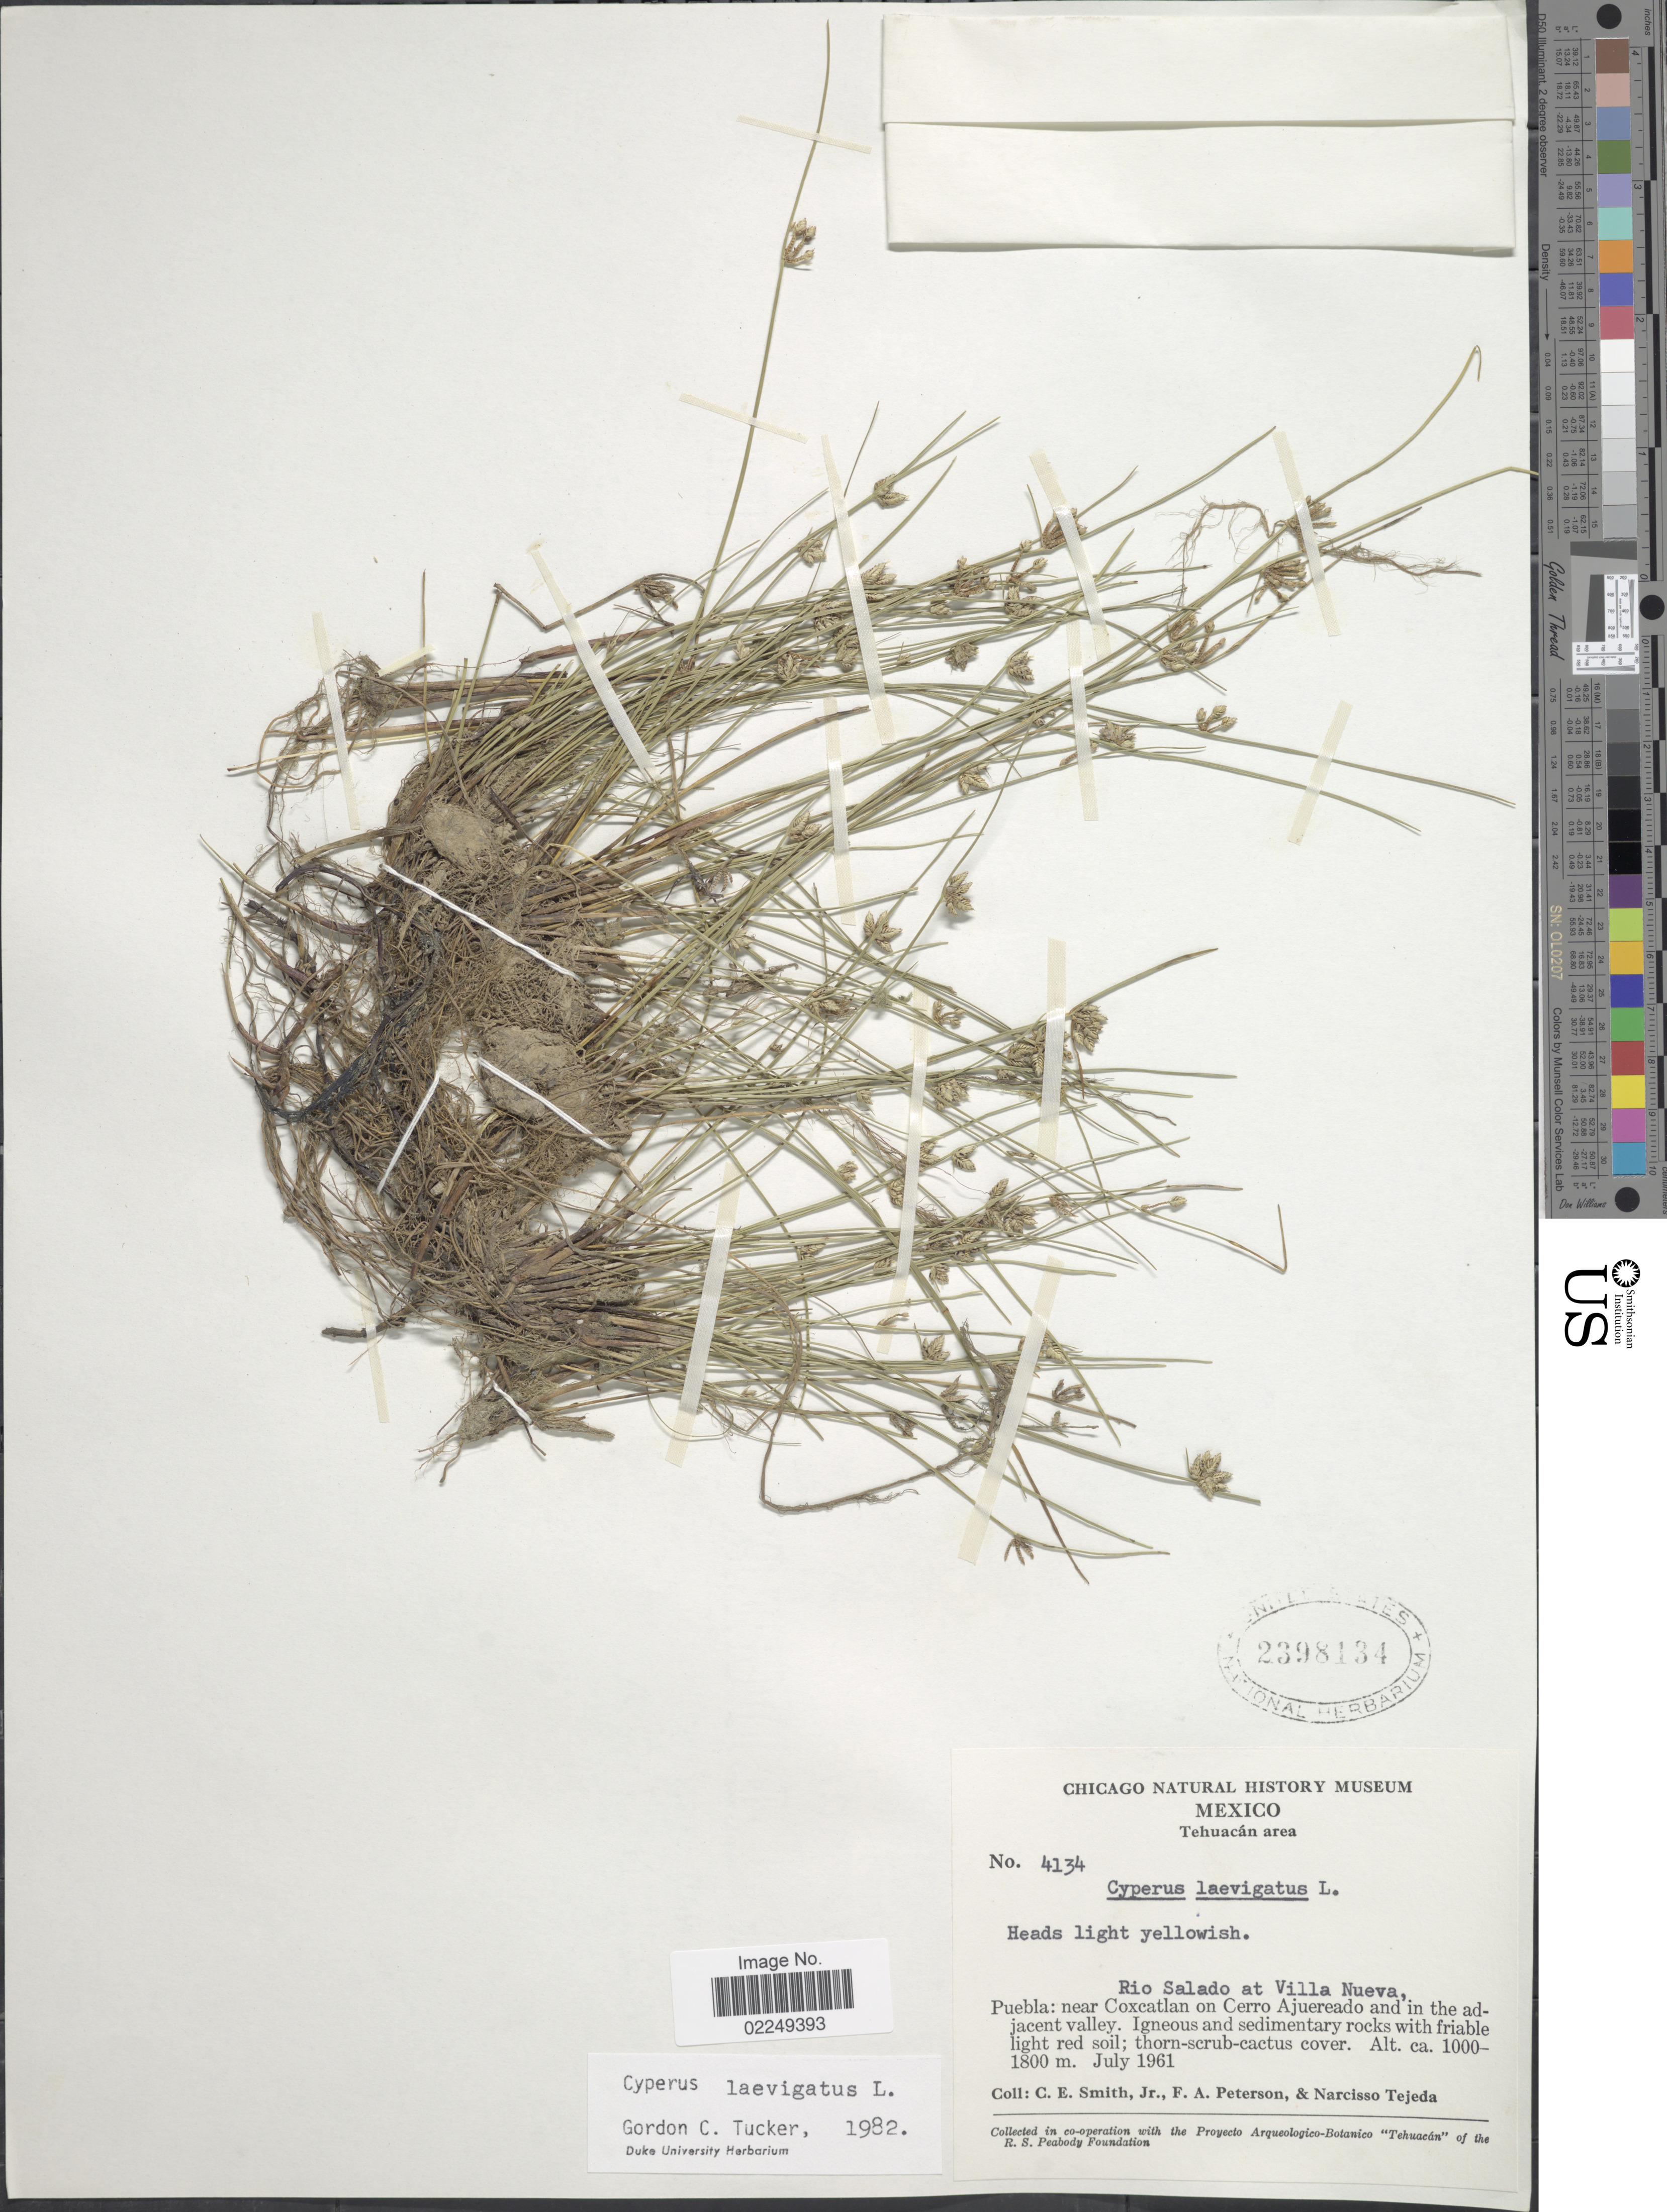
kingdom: Plantae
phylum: Tracheophyta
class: Liliopsida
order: Poales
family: Cyperaceae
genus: Cyperus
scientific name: Cyperus laevigatus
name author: L.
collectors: C. E. Smith Jr., F. A. Peterson & N. Tejeda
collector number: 4134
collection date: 1961-07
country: Mexico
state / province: Puebla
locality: Puebla: near Coxcatlan on Cerro Ajuereado and in the adjacent valley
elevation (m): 1000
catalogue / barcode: US 2398134